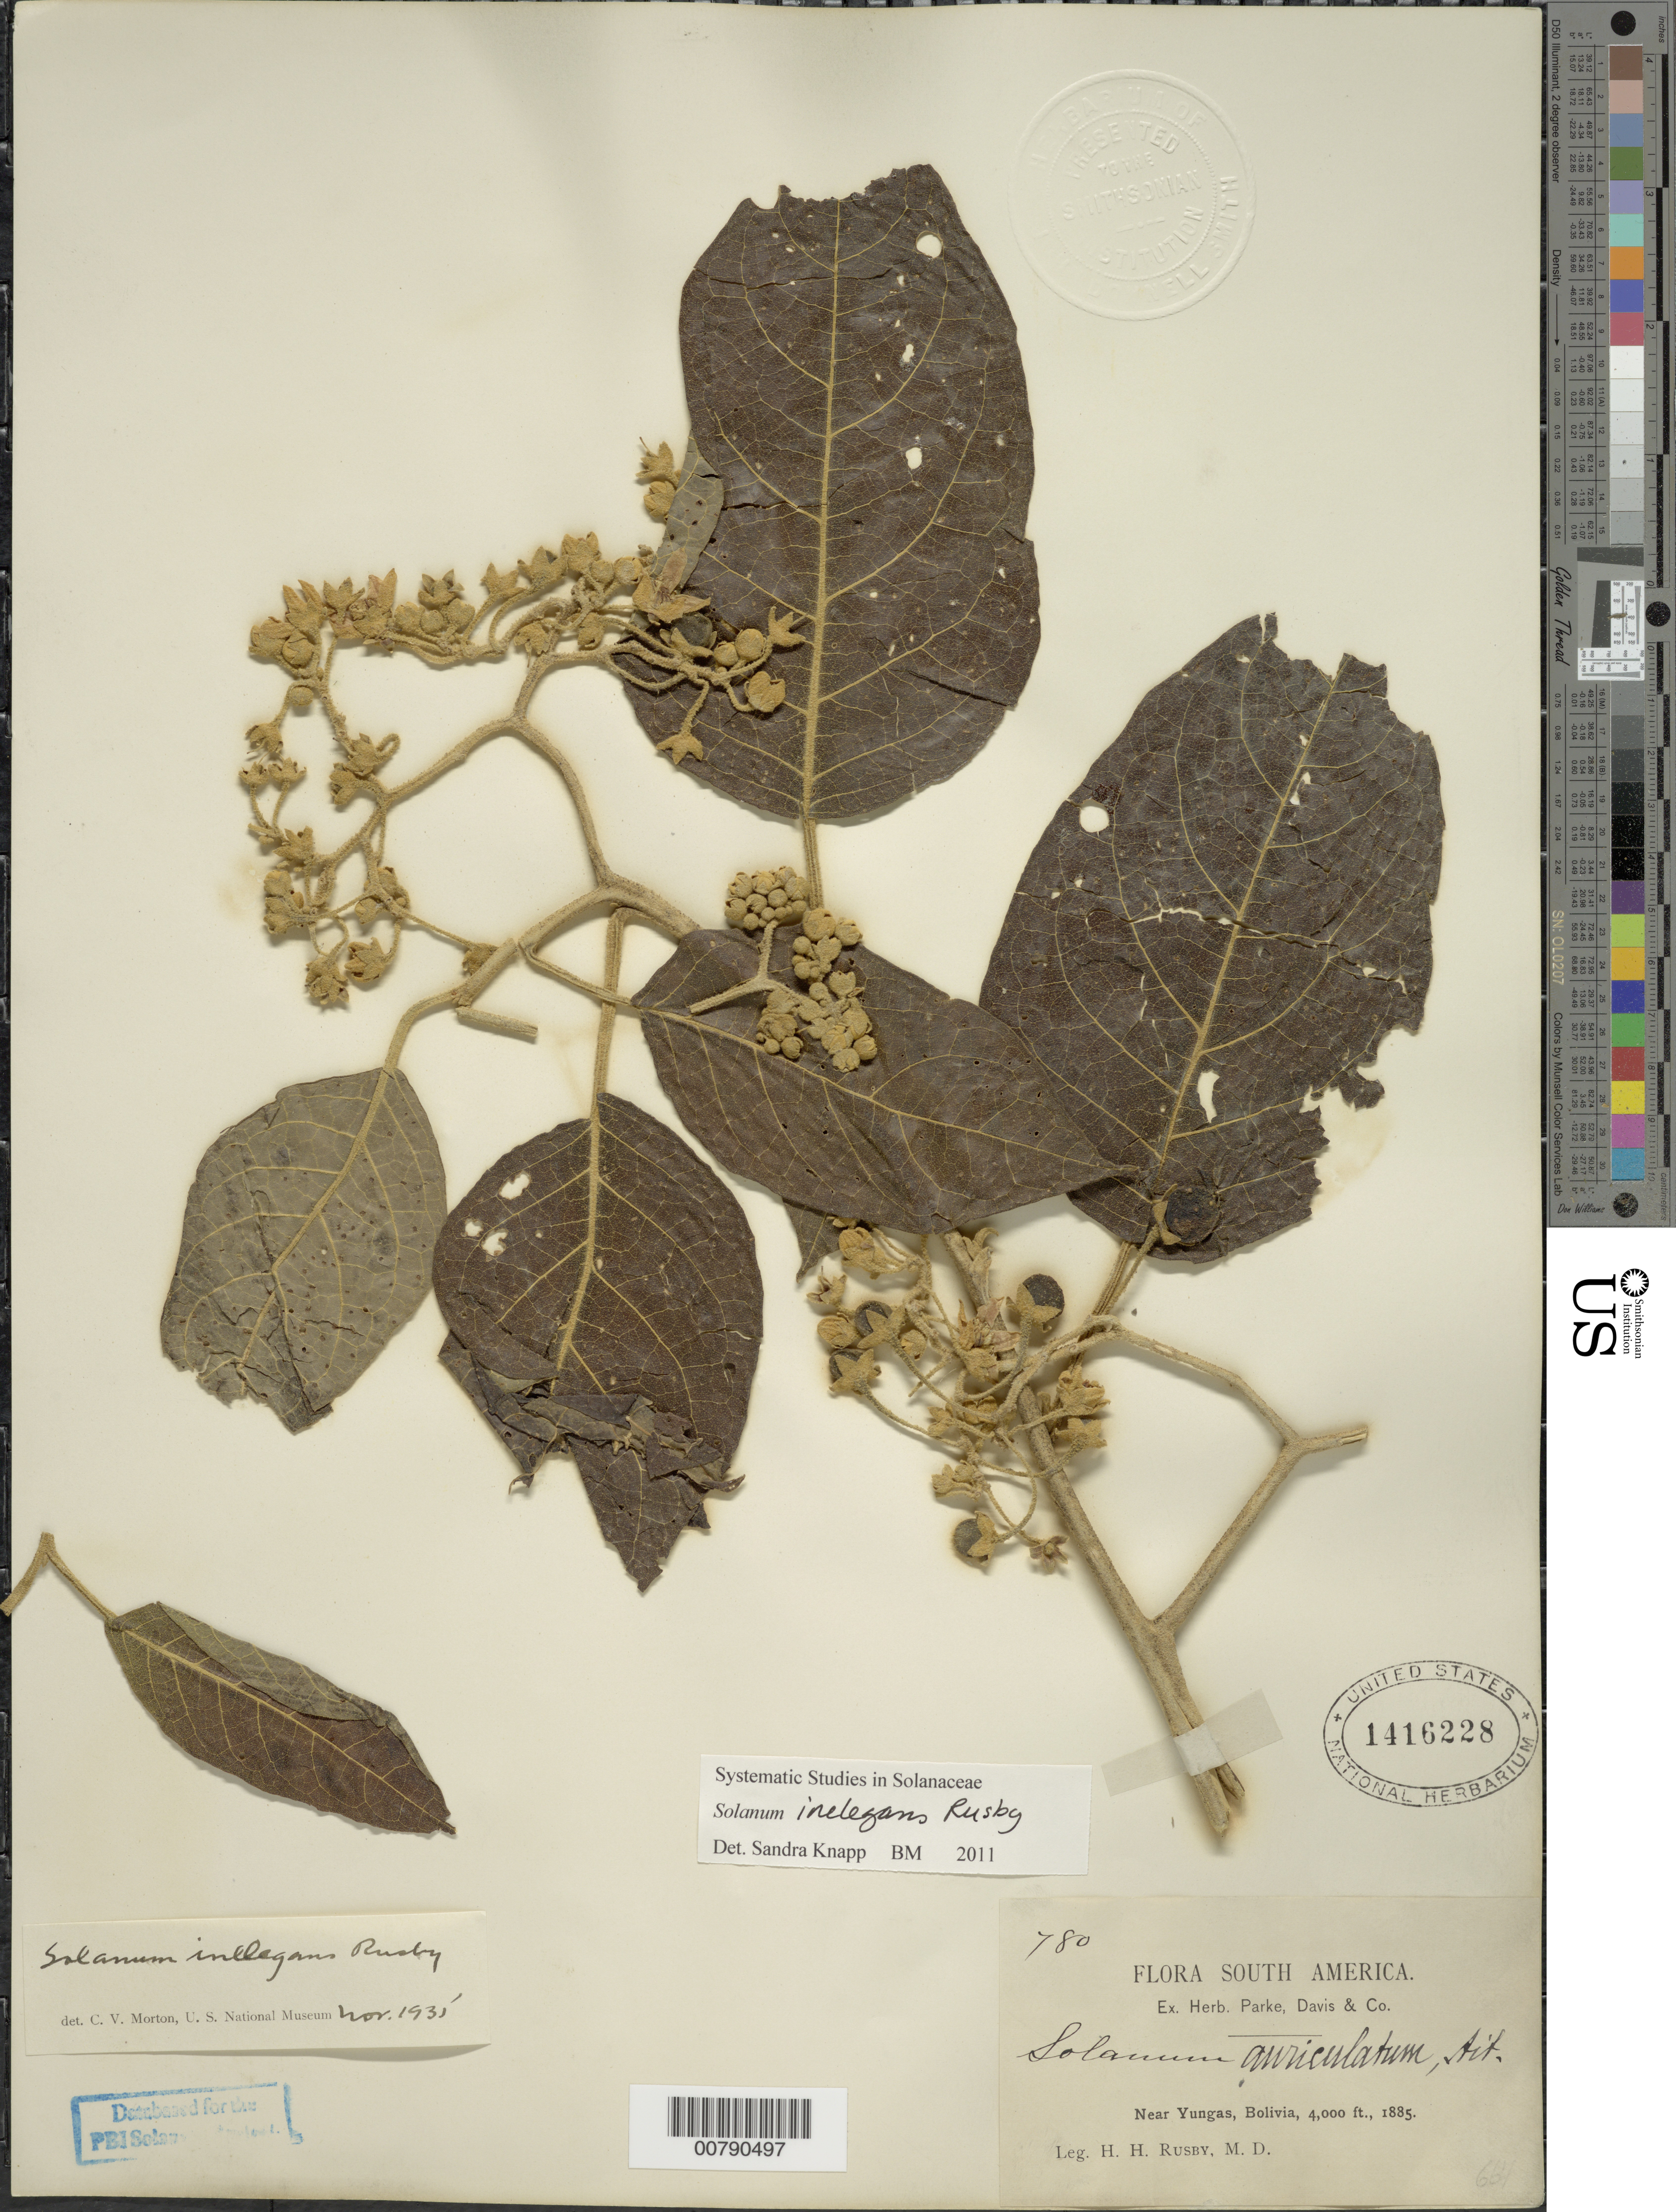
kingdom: Plantae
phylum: Tracheophyta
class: Magnoliopsida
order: Solanales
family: Solanaceae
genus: Solanum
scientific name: Solanum inelegans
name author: Rusby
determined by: Knapp, S. D.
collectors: H. H. Rusby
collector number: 780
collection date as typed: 1885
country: Bolivia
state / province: La Paz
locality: Near Yungas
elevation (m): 1219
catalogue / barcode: US 1416228